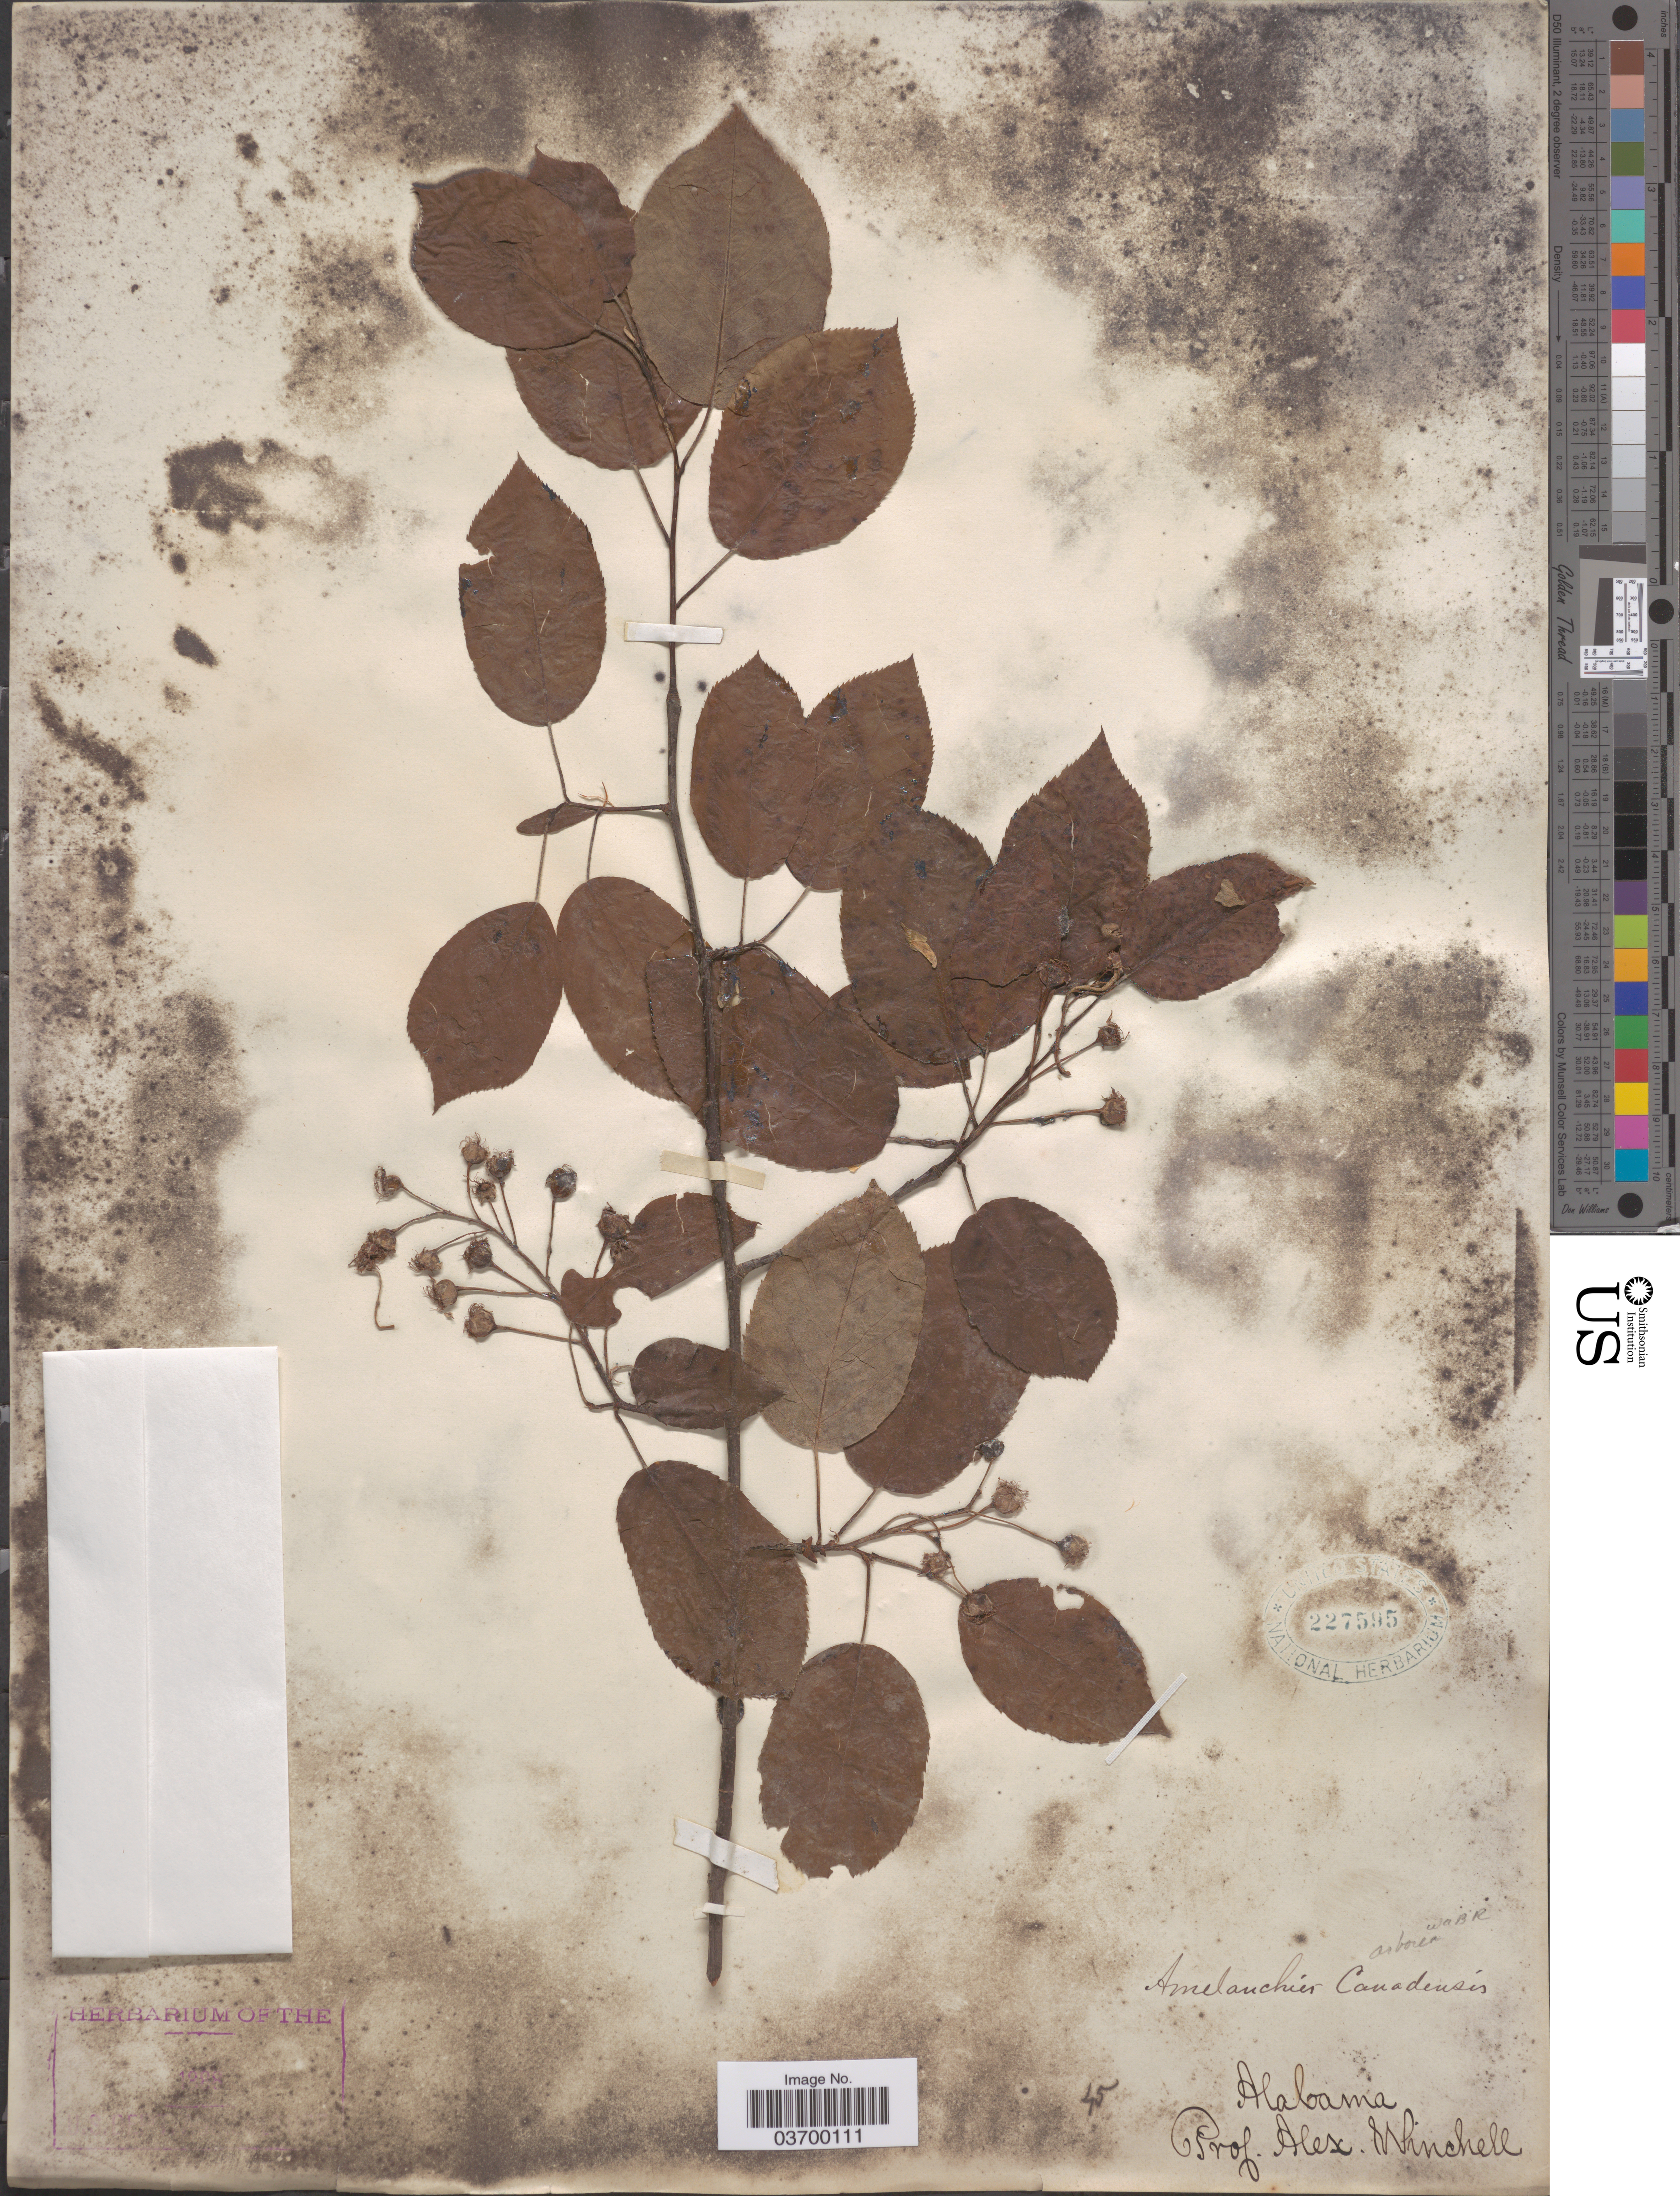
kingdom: Plantae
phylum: Tracheophyta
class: Magnoliopsida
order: Rosales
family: Rosaceae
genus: Amelanchier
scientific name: Amelanchier arborea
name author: (F. Michx.) Fernald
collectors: A. Winchell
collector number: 45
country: United States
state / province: Alabama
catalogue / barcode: US 227595